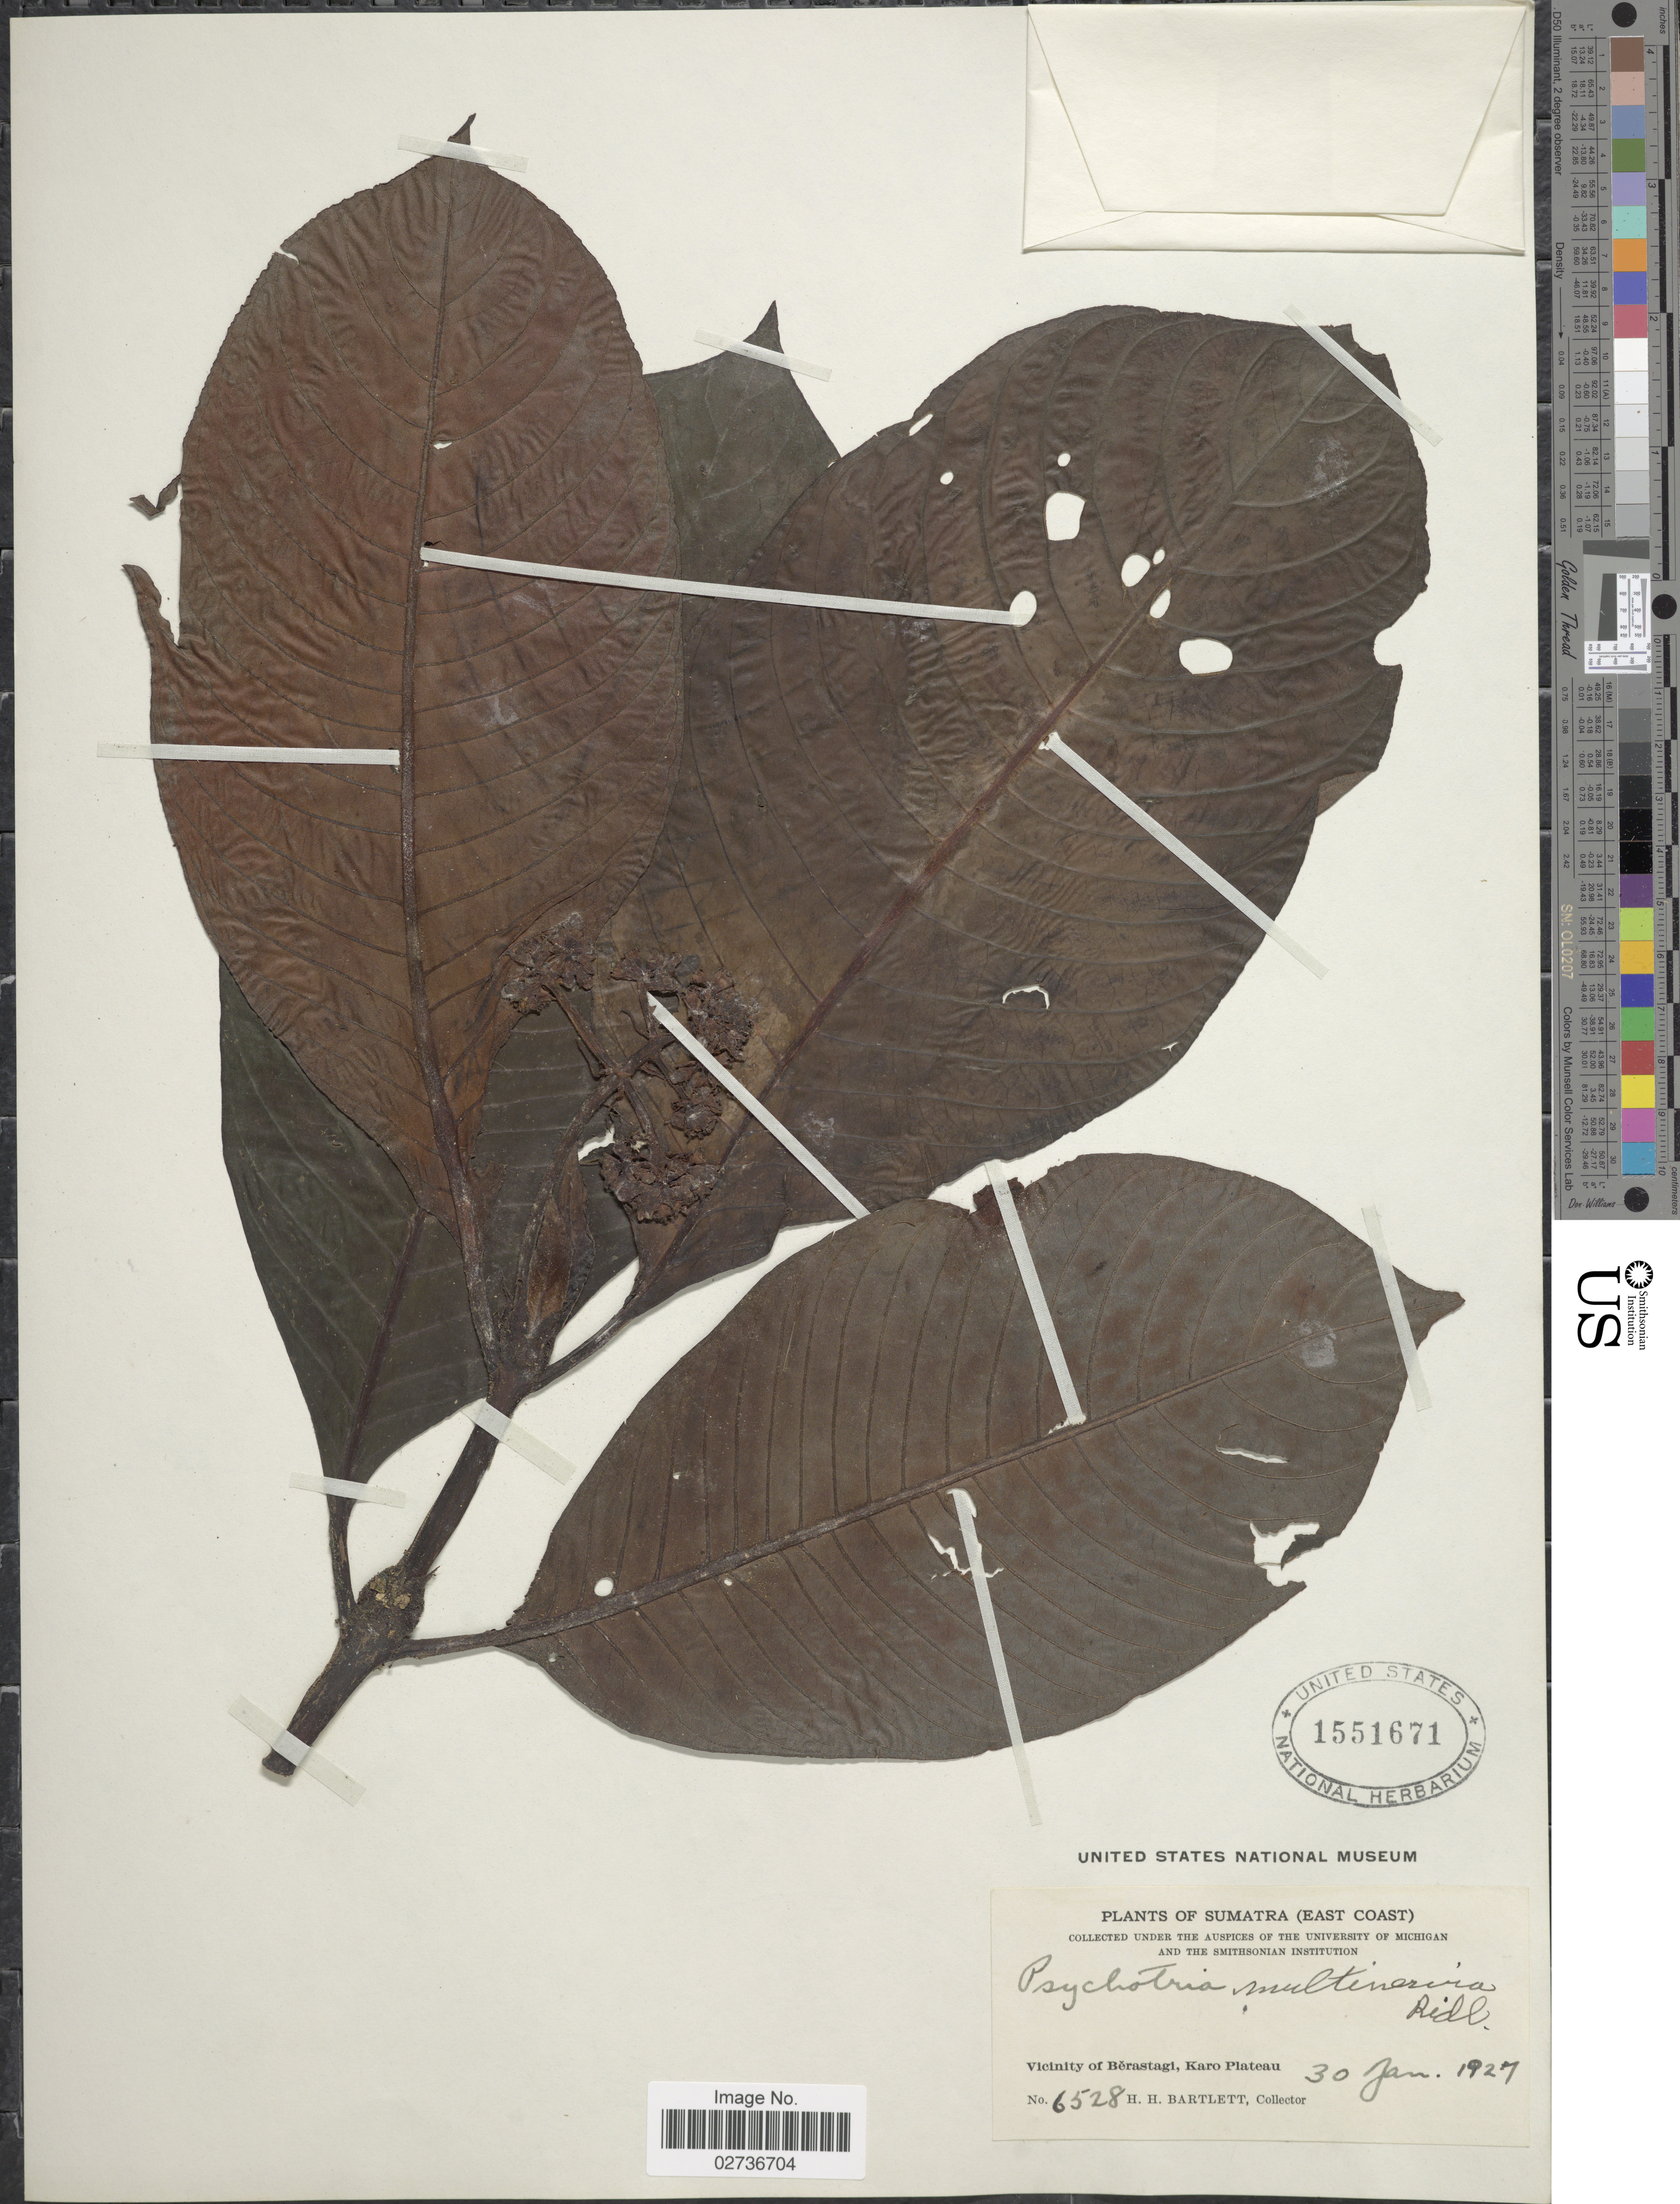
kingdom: Plantae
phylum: Tracheophyta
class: Magnoliopsida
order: Gentianales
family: Rubiaceae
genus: Psychotria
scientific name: Psychotria multinervia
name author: Ridl.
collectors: H. H. Bartlett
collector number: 6528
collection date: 1927-01-30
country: Indonesia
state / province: Sumatra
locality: Sumatra (East Coast) Vicinity of Berastagi, Karo Plateau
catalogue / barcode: US 1551671